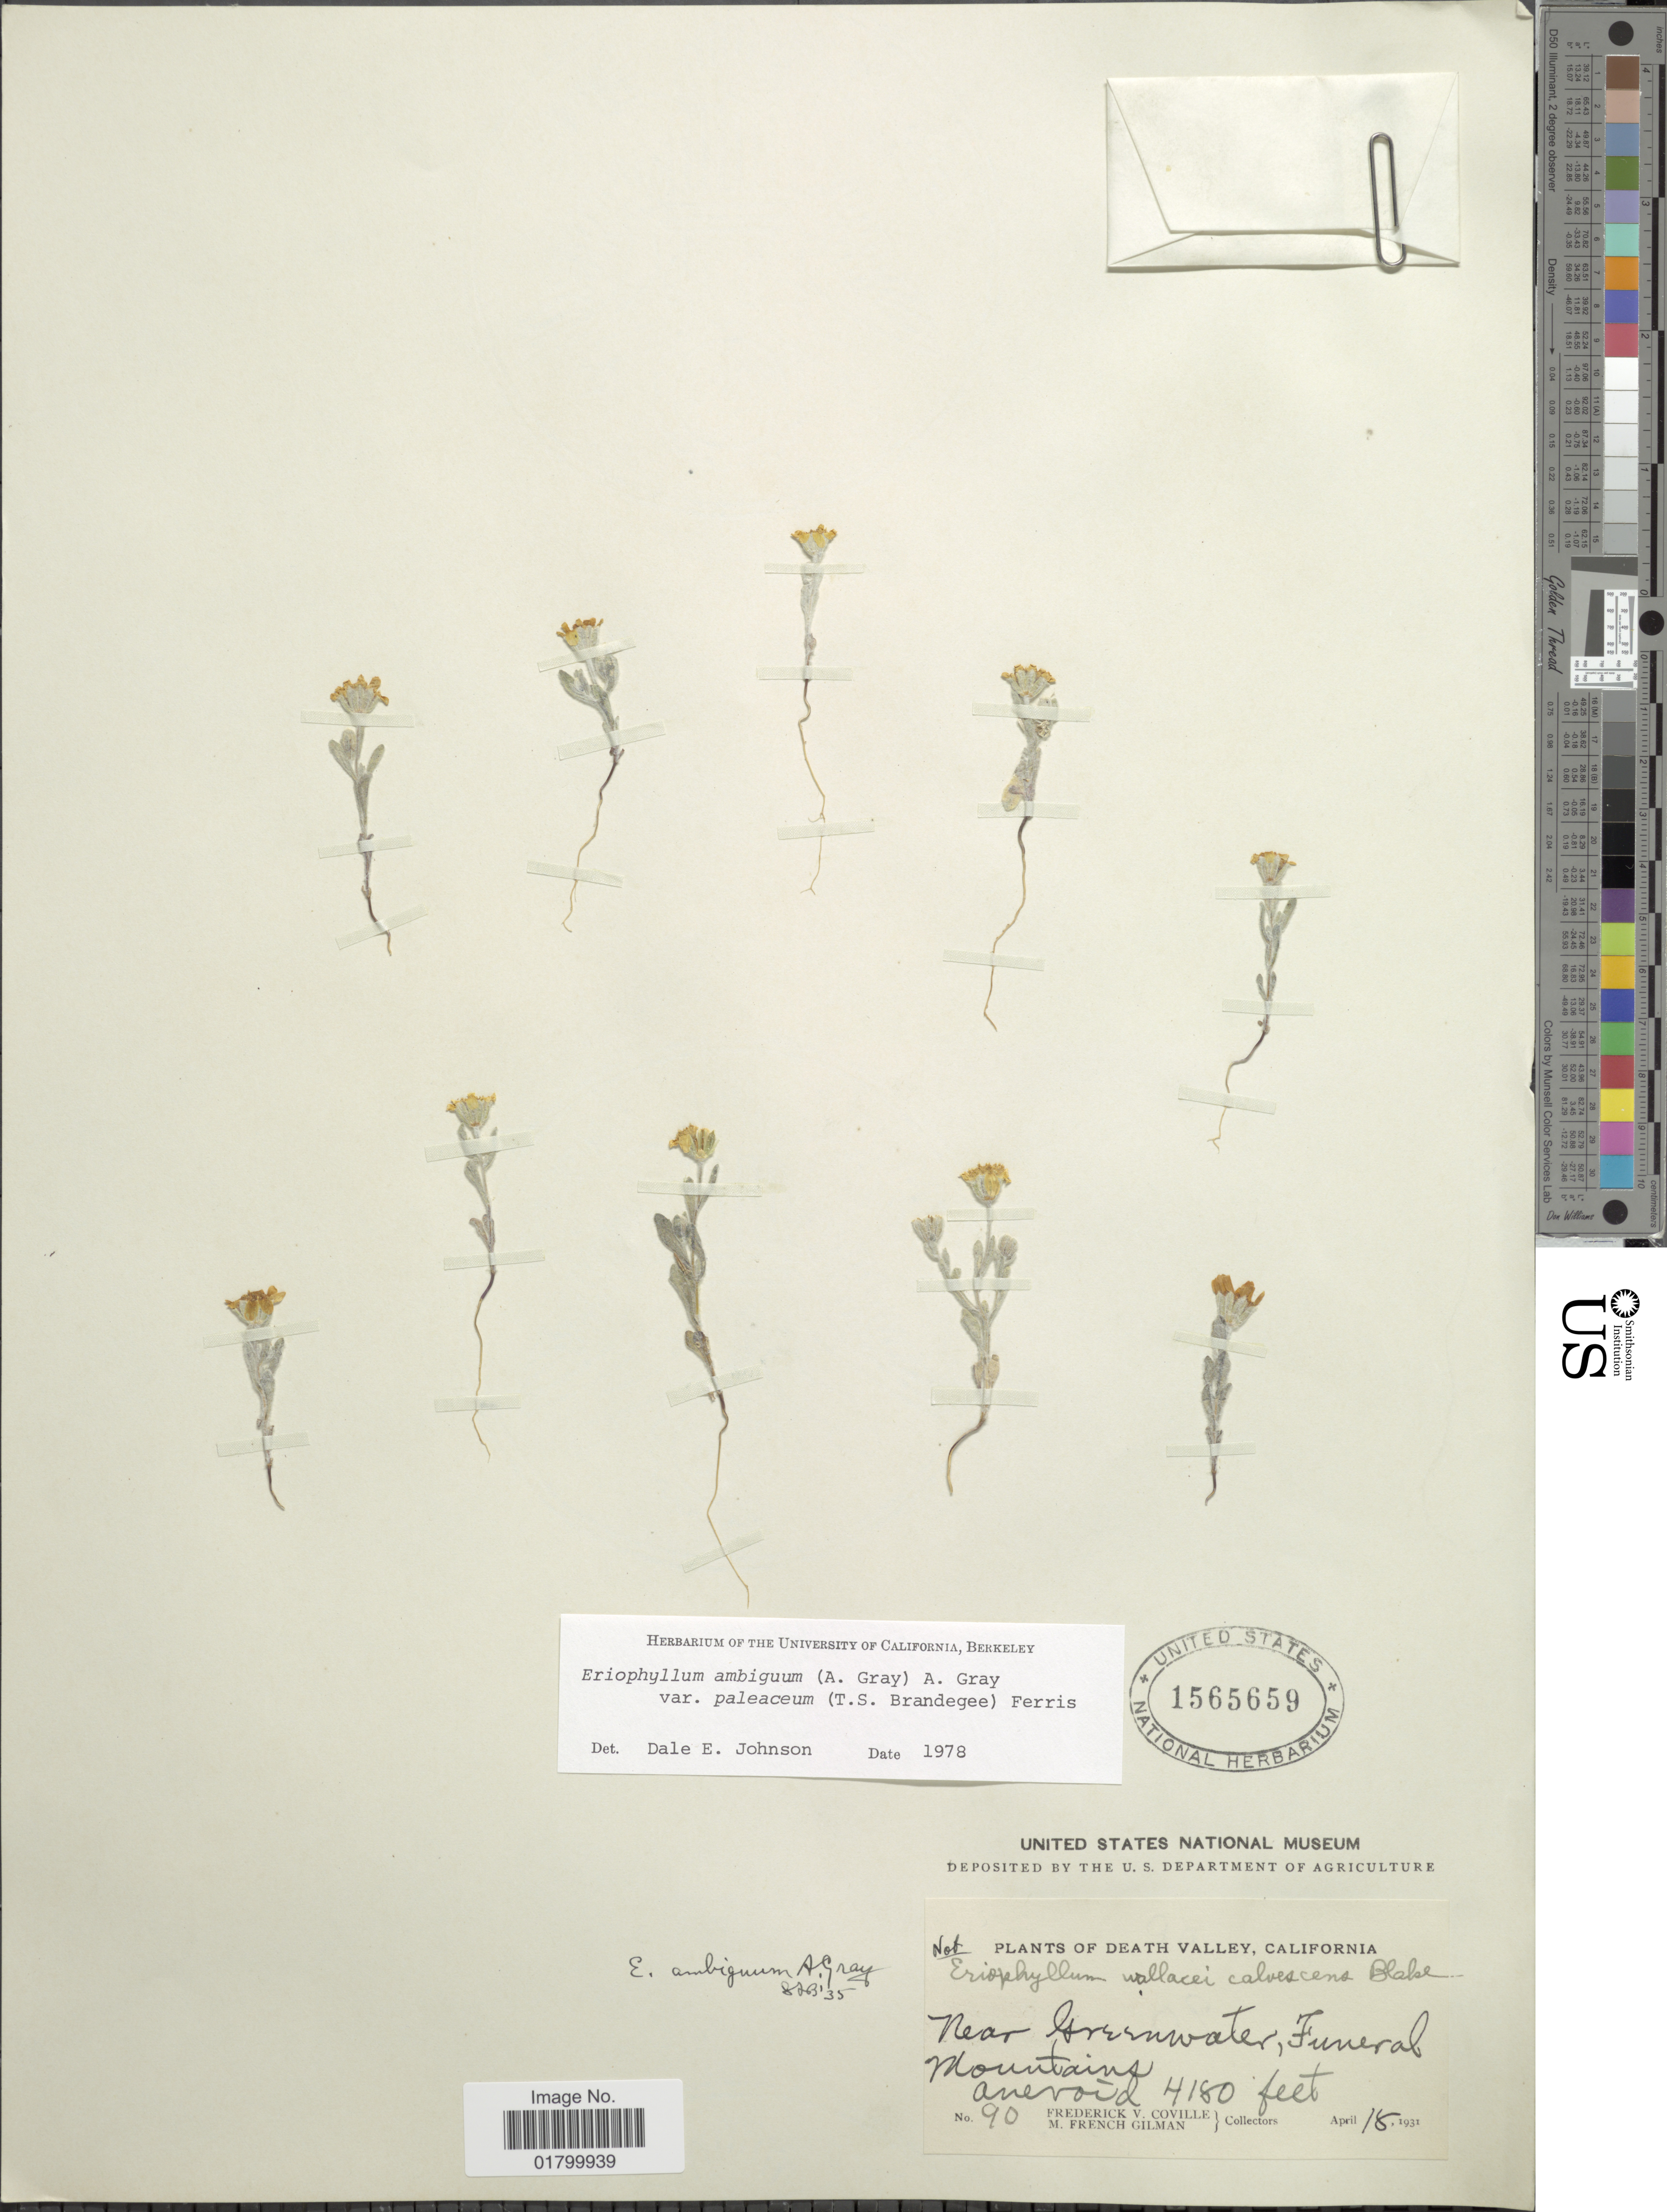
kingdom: Plantae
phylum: Tracheophyta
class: Magnoliopsida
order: Asterales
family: Asteraceae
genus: Eriophyllum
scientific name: Eriophyllum ambiguum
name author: (A. Gray) A. Gray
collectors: F. V. Coville & M. F. Gilman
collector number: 90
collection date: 1931-04-18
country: United States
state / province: California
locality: Death Valley, California, Near Greenwater, Funeral Mountains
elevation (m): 1274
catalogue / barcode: US 1565659